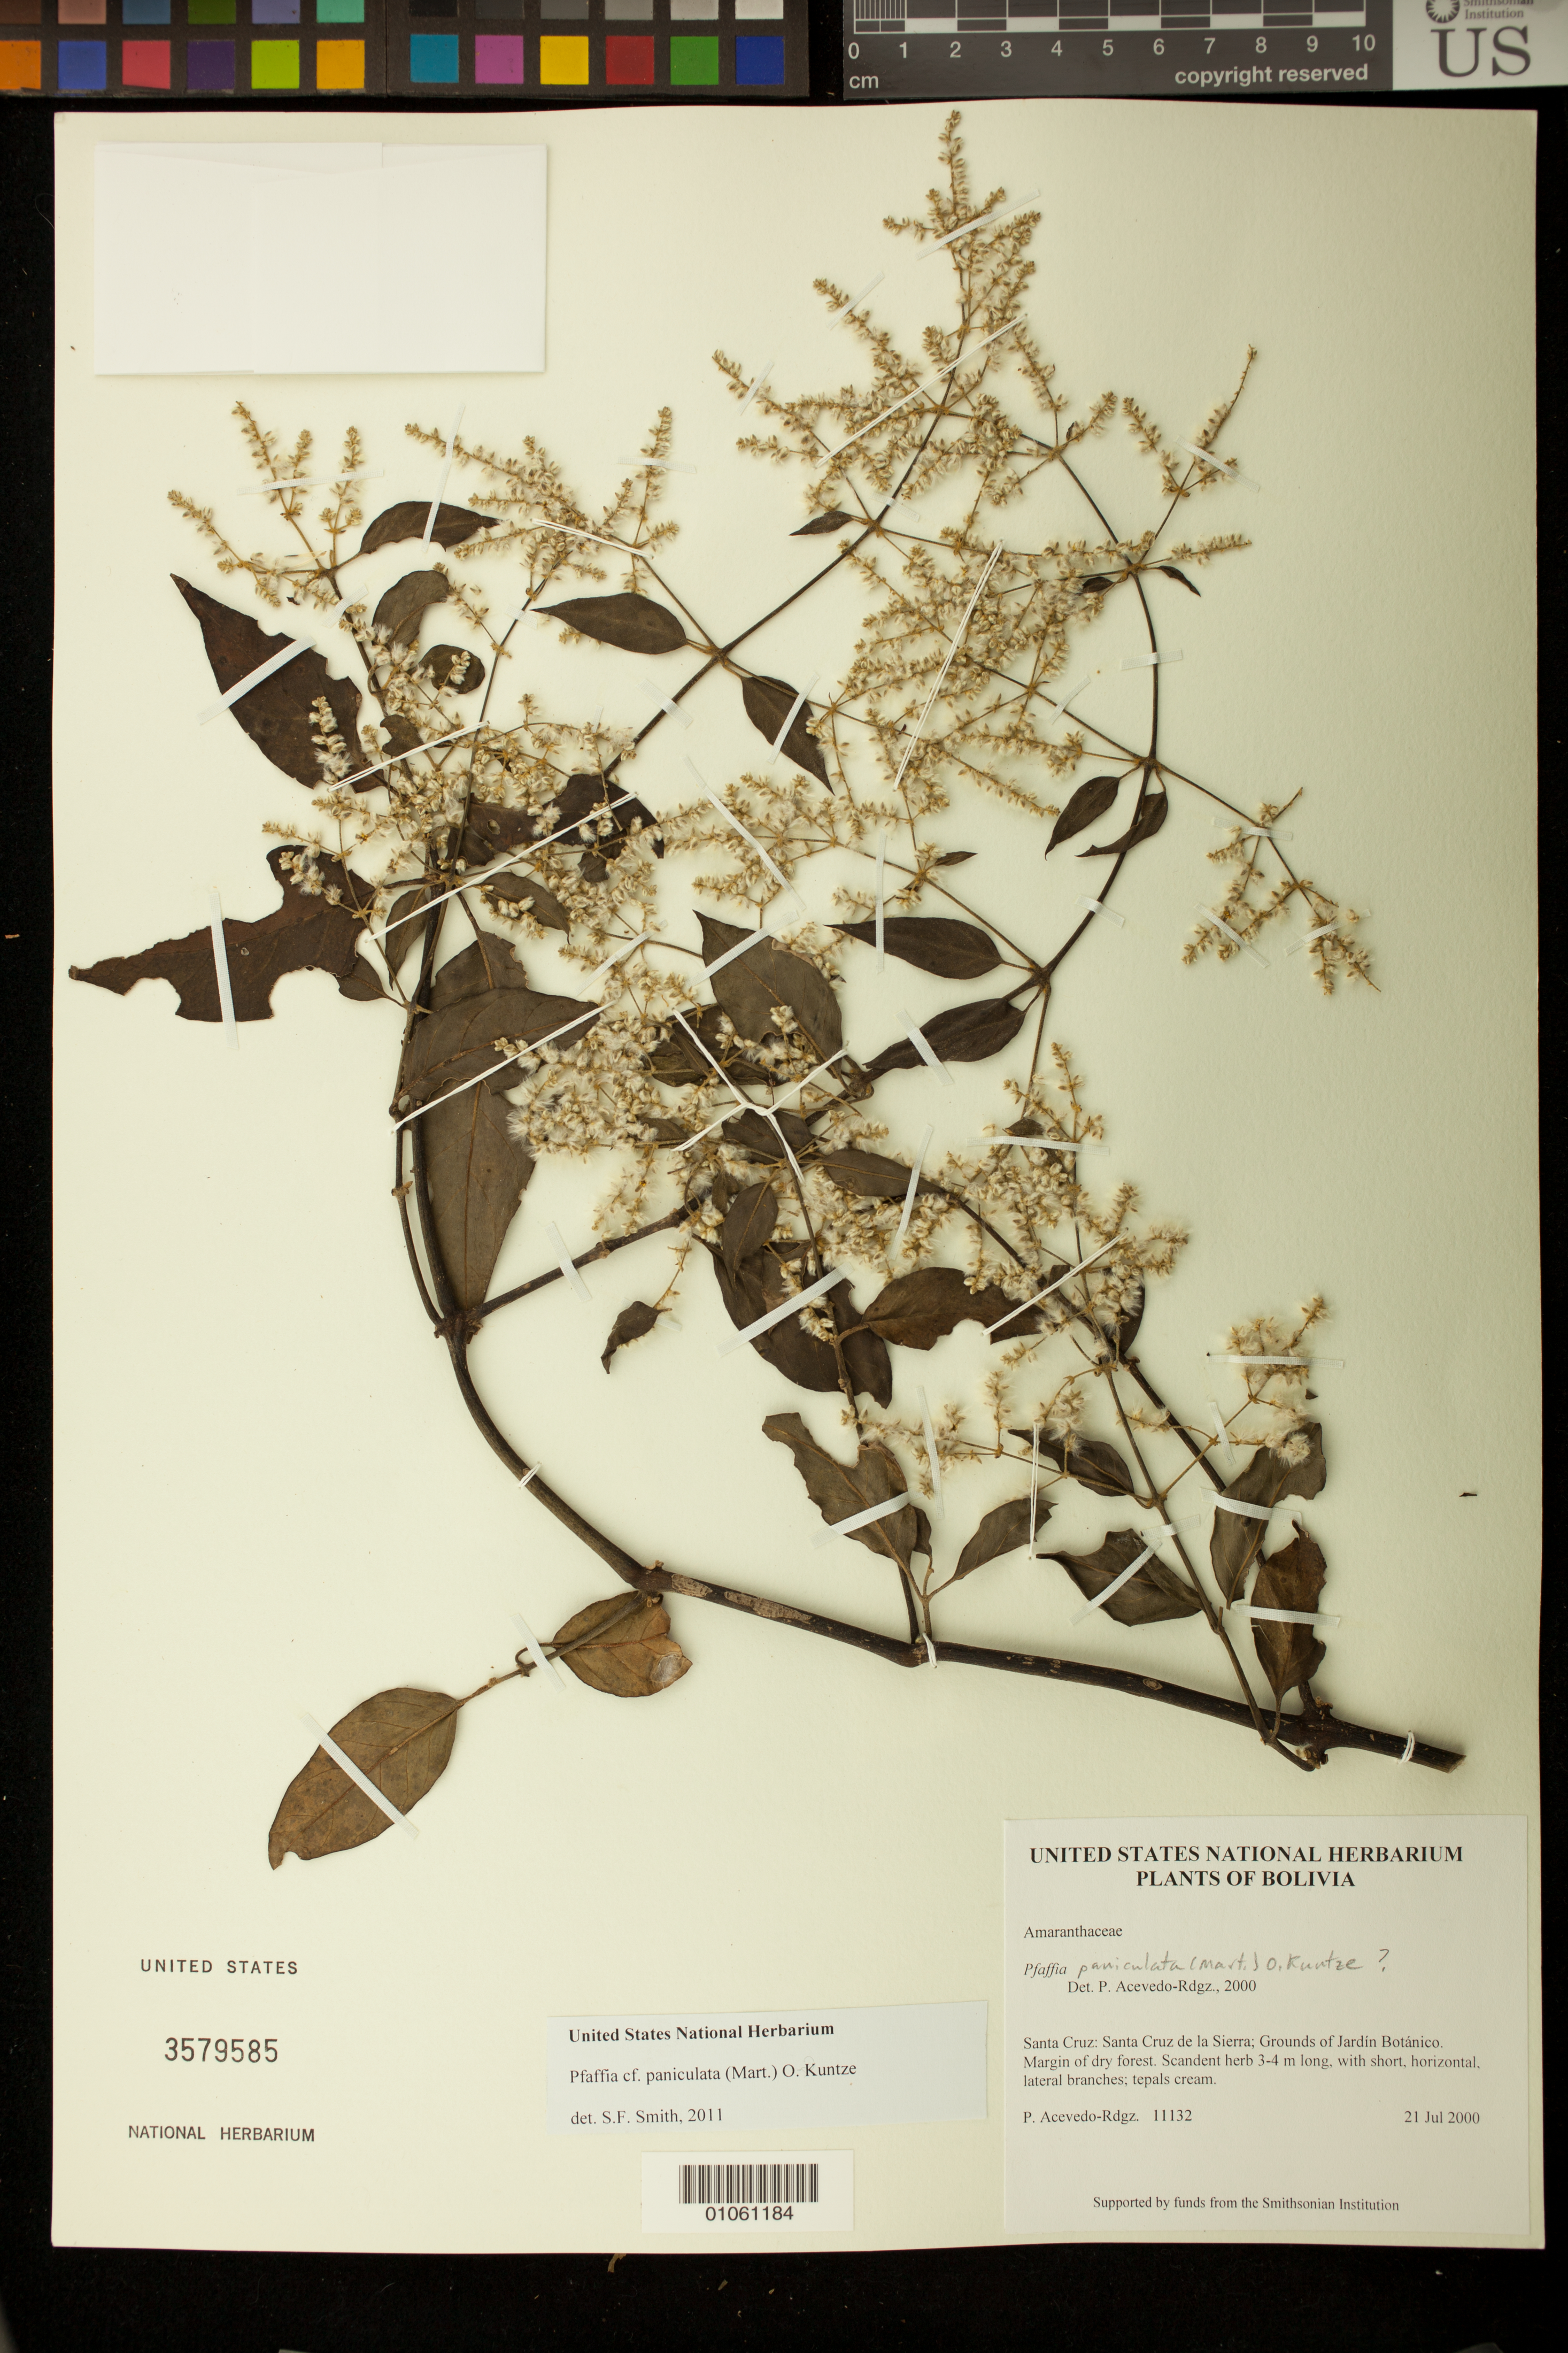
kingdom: Plantae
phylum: Tracheophyta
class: Magnoliopsida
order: Caryophyllales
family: Amaranthaceae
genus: Pfaffia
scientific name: Pfaffia paniculata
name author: (Mart.) Kuntze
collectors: P. Acevedo-Rodr.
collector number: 11132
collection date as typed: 21 Jul 2000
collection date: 2000-07-21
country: Bolivia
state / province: Santa Cruz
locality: Santa Cruz: Santa Cruz de la Sierra; Grounds of Jardín Botánico.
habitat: Margin of dry forest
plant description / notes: US, NY, MO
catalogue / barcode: US 3579585